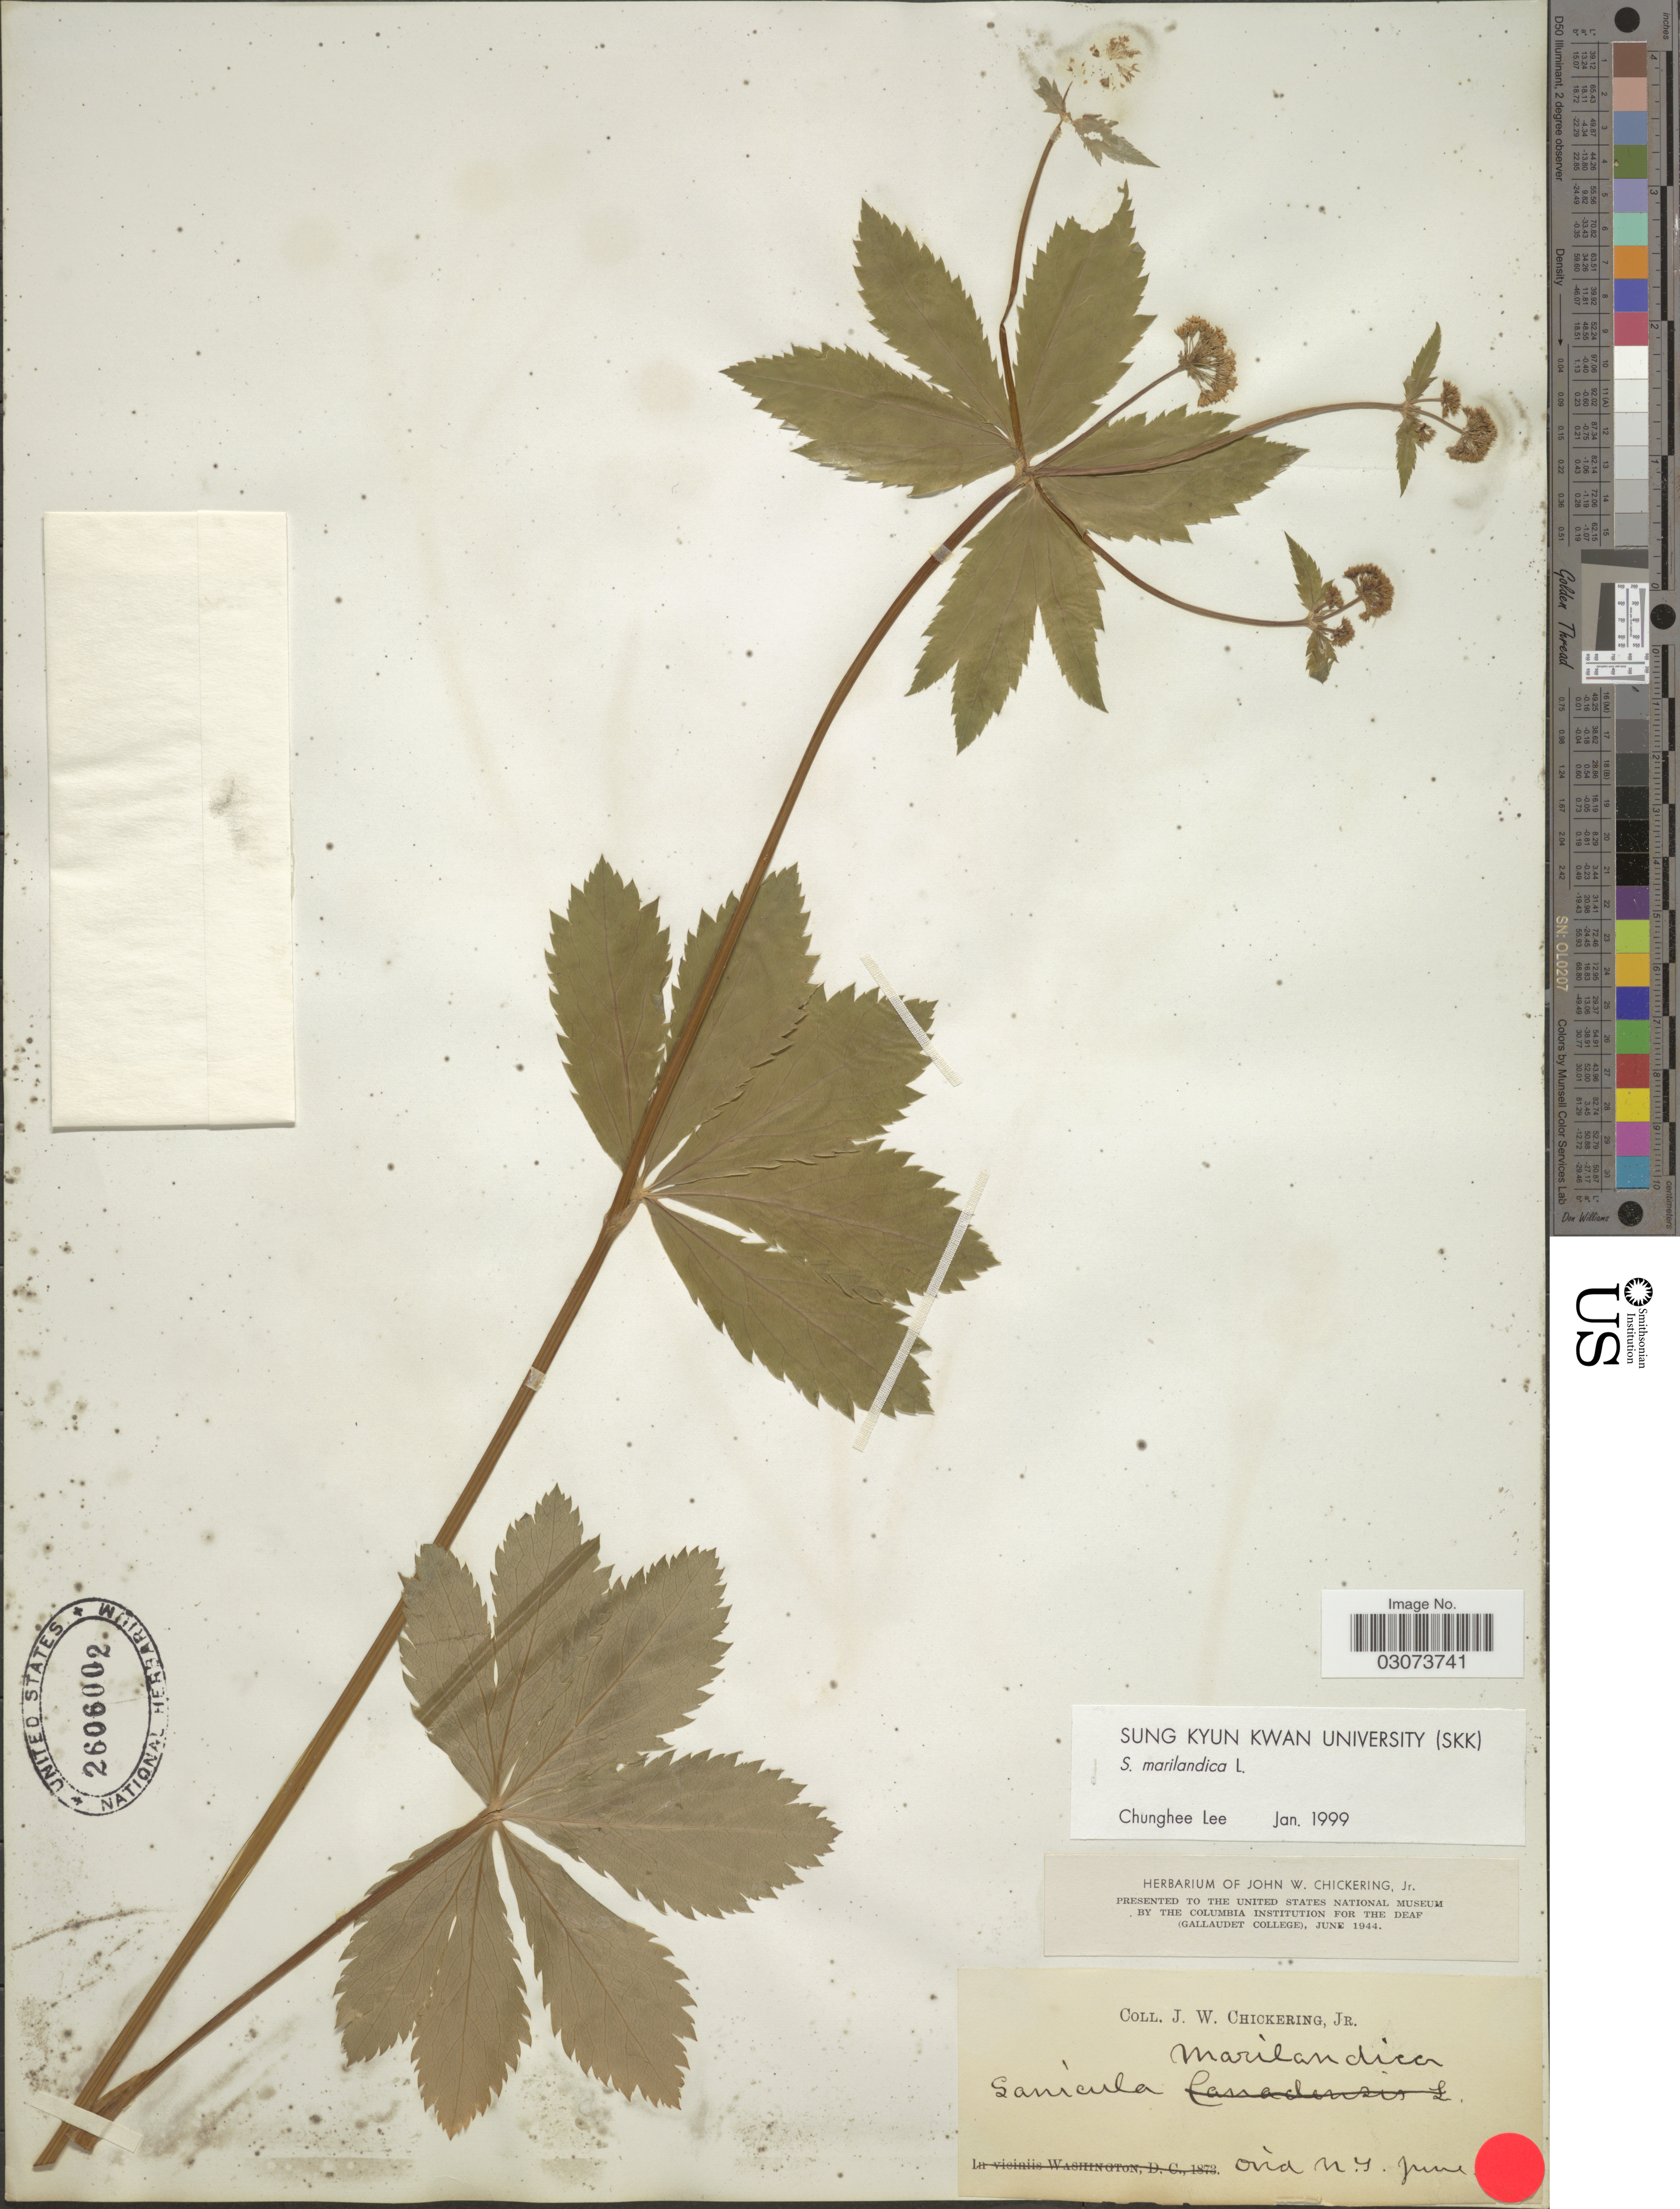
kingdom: Plantae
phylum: Tracheophyta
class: Magnoliopsida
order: Apiales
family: Apiaceae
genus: Sanicula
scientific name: Sanicula marilandica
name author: L.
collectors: J. W. Chickering Jr.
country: United States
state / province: New York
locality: Ovid.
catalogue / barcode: US 2606002